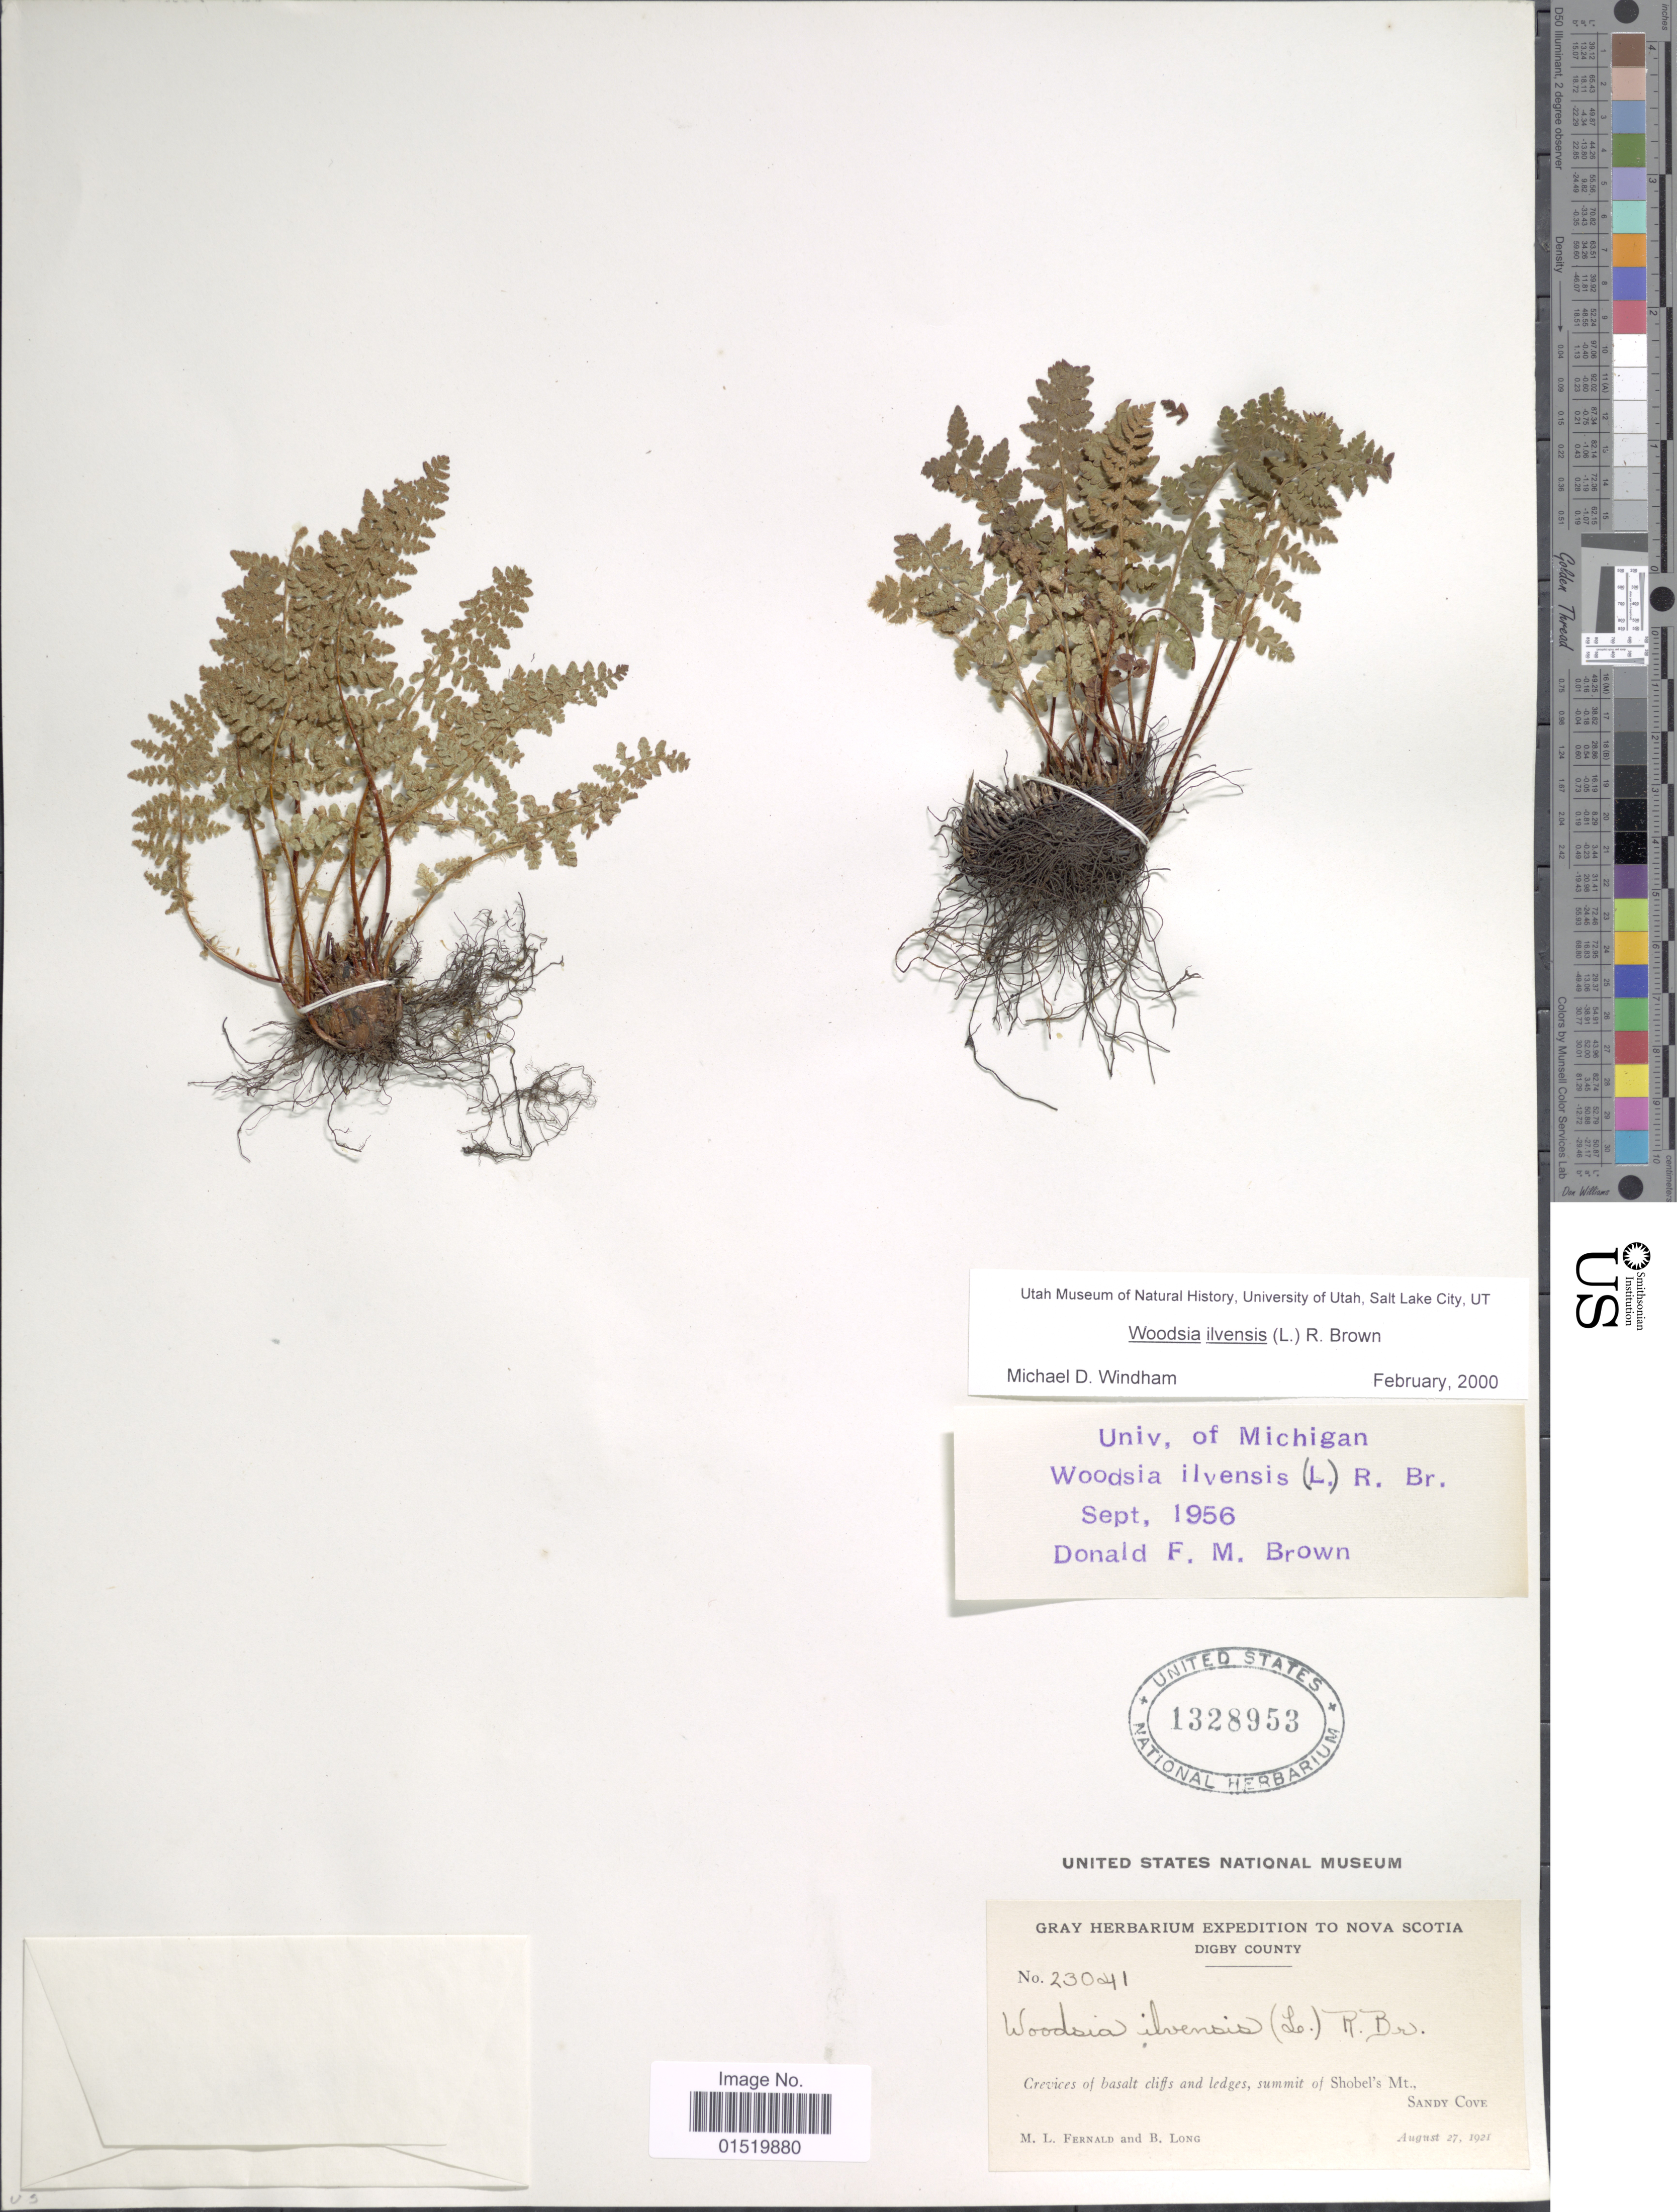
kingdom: Plantae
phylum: Tracheophyta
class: Polypodiopsida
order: Polypodiales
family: Woodsiaceae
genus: Woodsia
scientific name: Woodsia ilvensis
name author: (L.) R. Br.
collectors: M. L. Fernald & B. Long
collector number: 23041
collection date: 1921-08-27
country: Canada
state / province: Nova Scotia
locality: Digby County, Crevices of basalt cliffs and ledges, summit of Shobel's Mt., Sandy Cove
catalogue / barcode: US 1328953